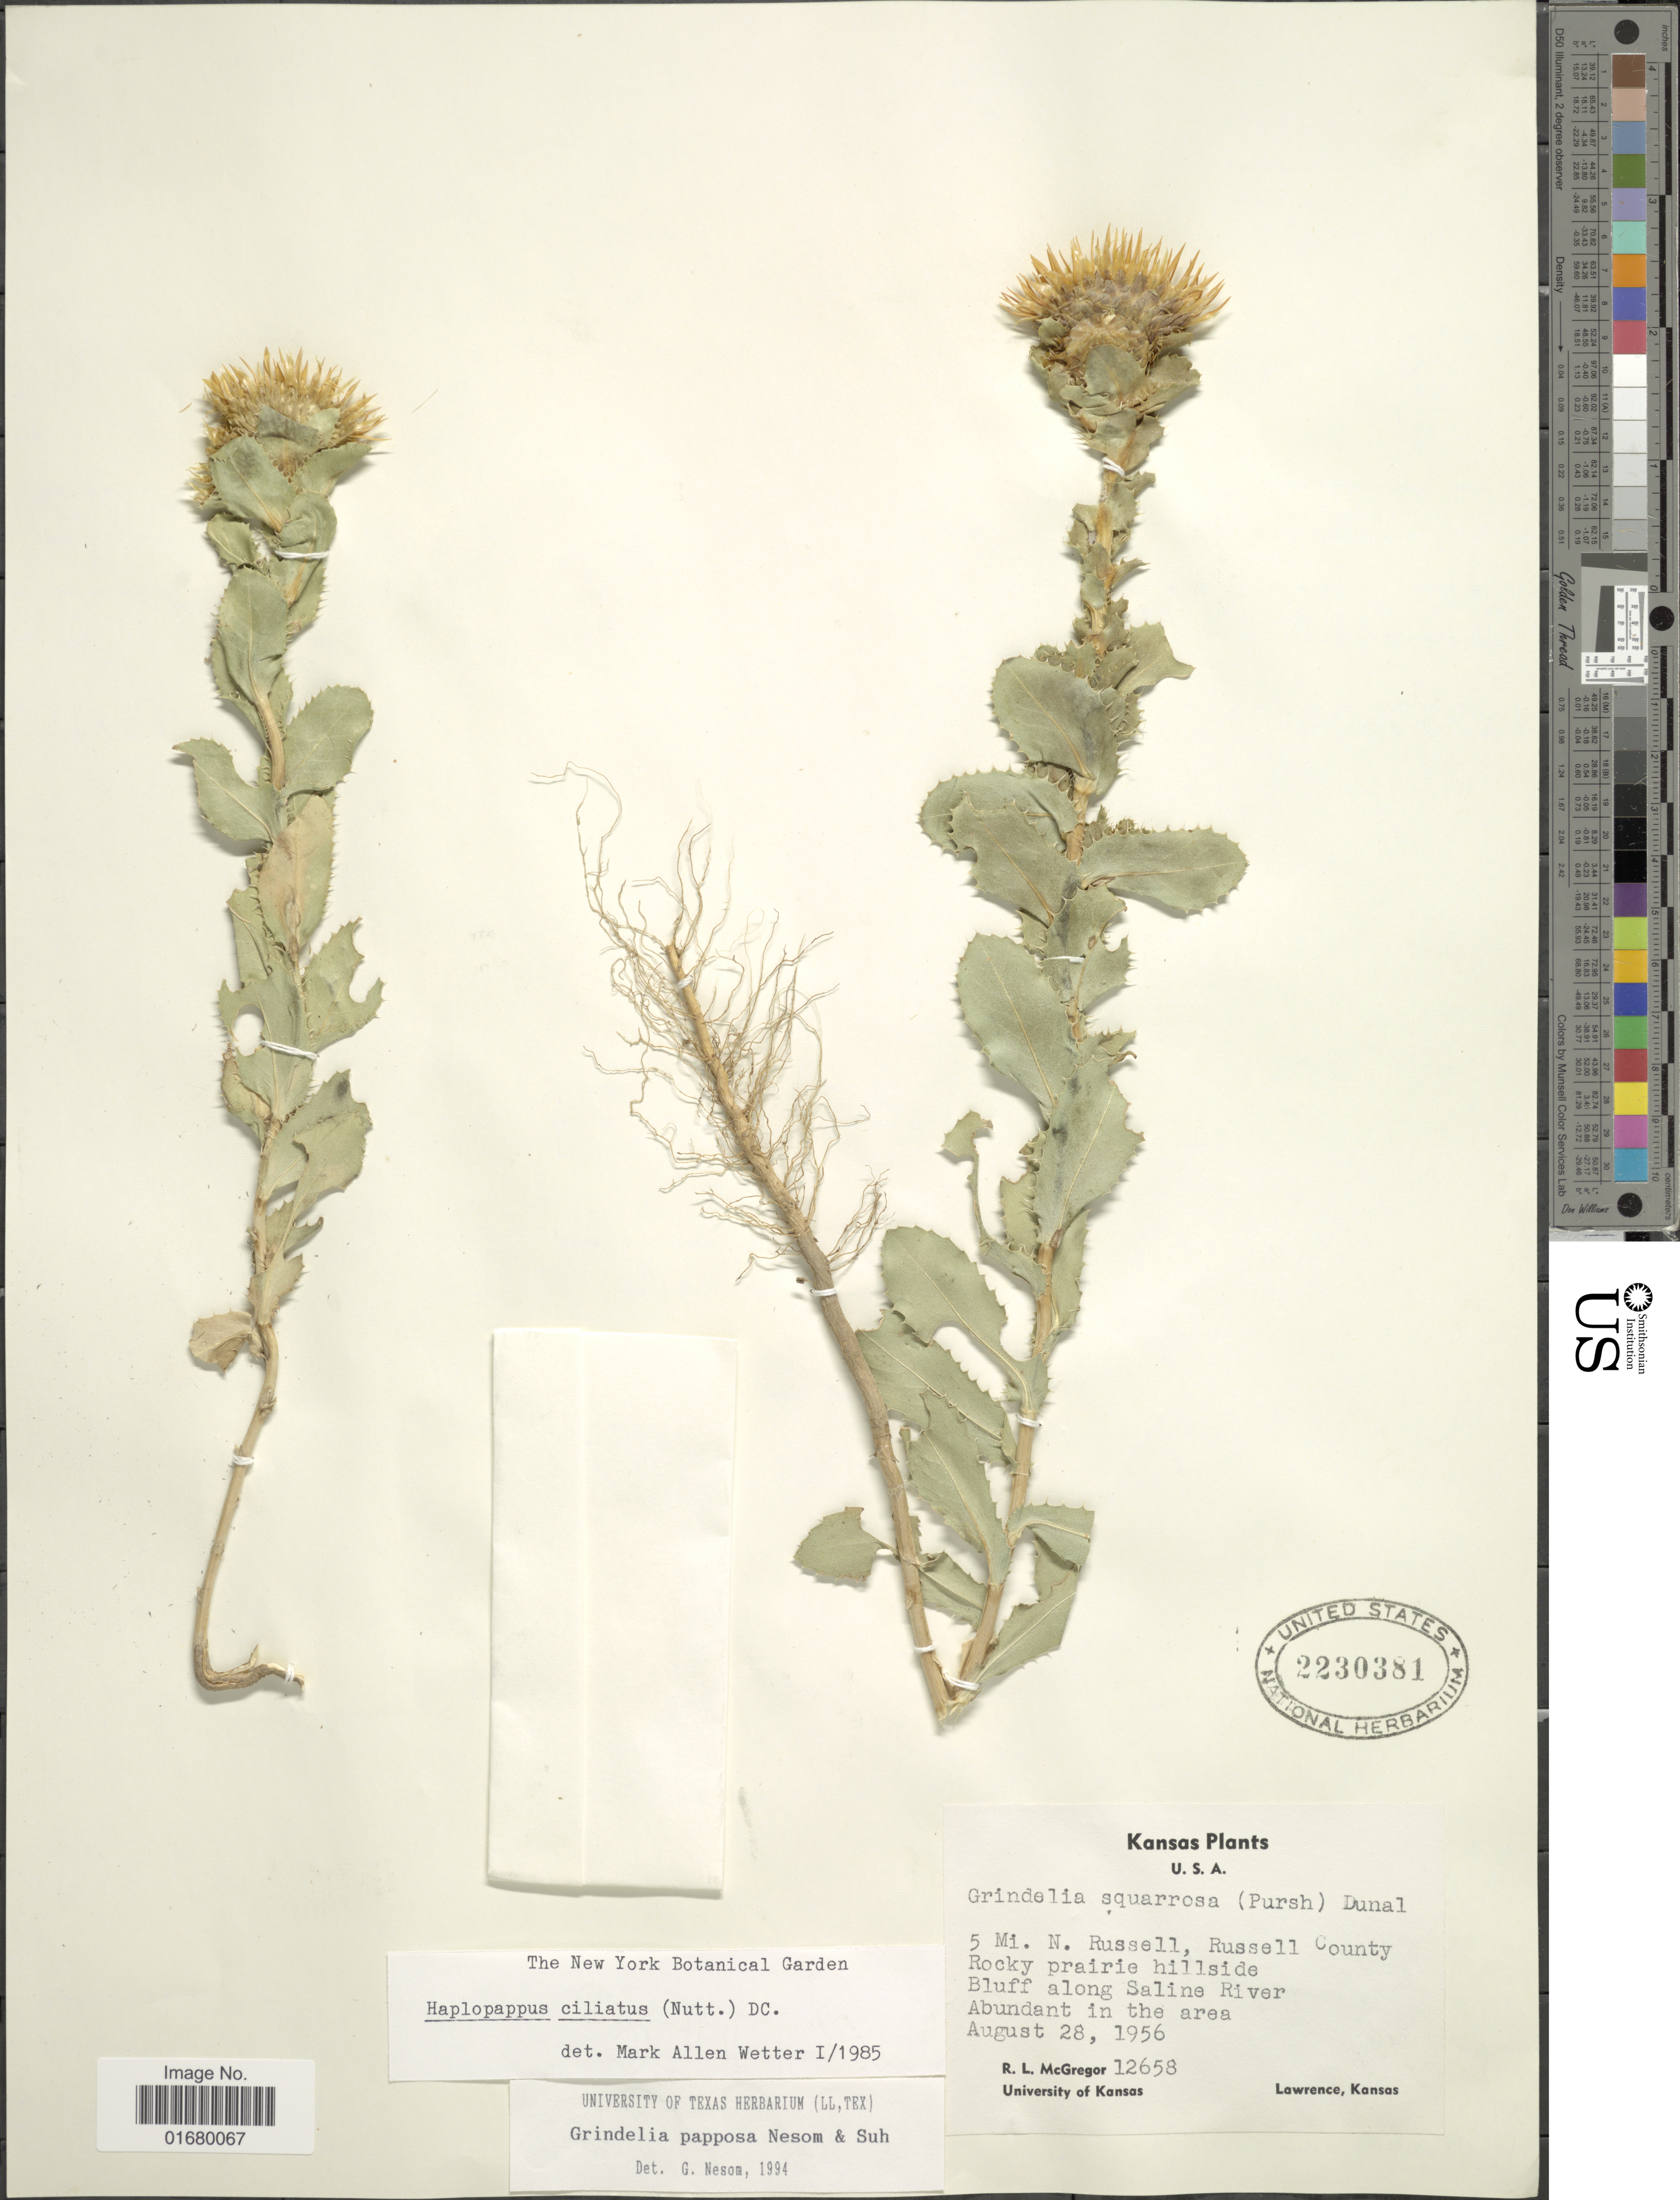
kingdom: Plantae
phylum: Tracheophyta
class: Magnoliopsida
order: Asterales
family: Asteraceae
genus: Grindelia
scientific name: Grindelia papposa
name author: G.L. Nesom & Suh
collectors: R. McGregor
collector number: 12658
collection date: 1956-08-28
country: United States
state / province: Kansas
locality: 5 Mi. N. Russell, Russell County, Rocky prairie hillside, Bluff along Saline River. Lawrence.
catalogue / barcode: US 2230381